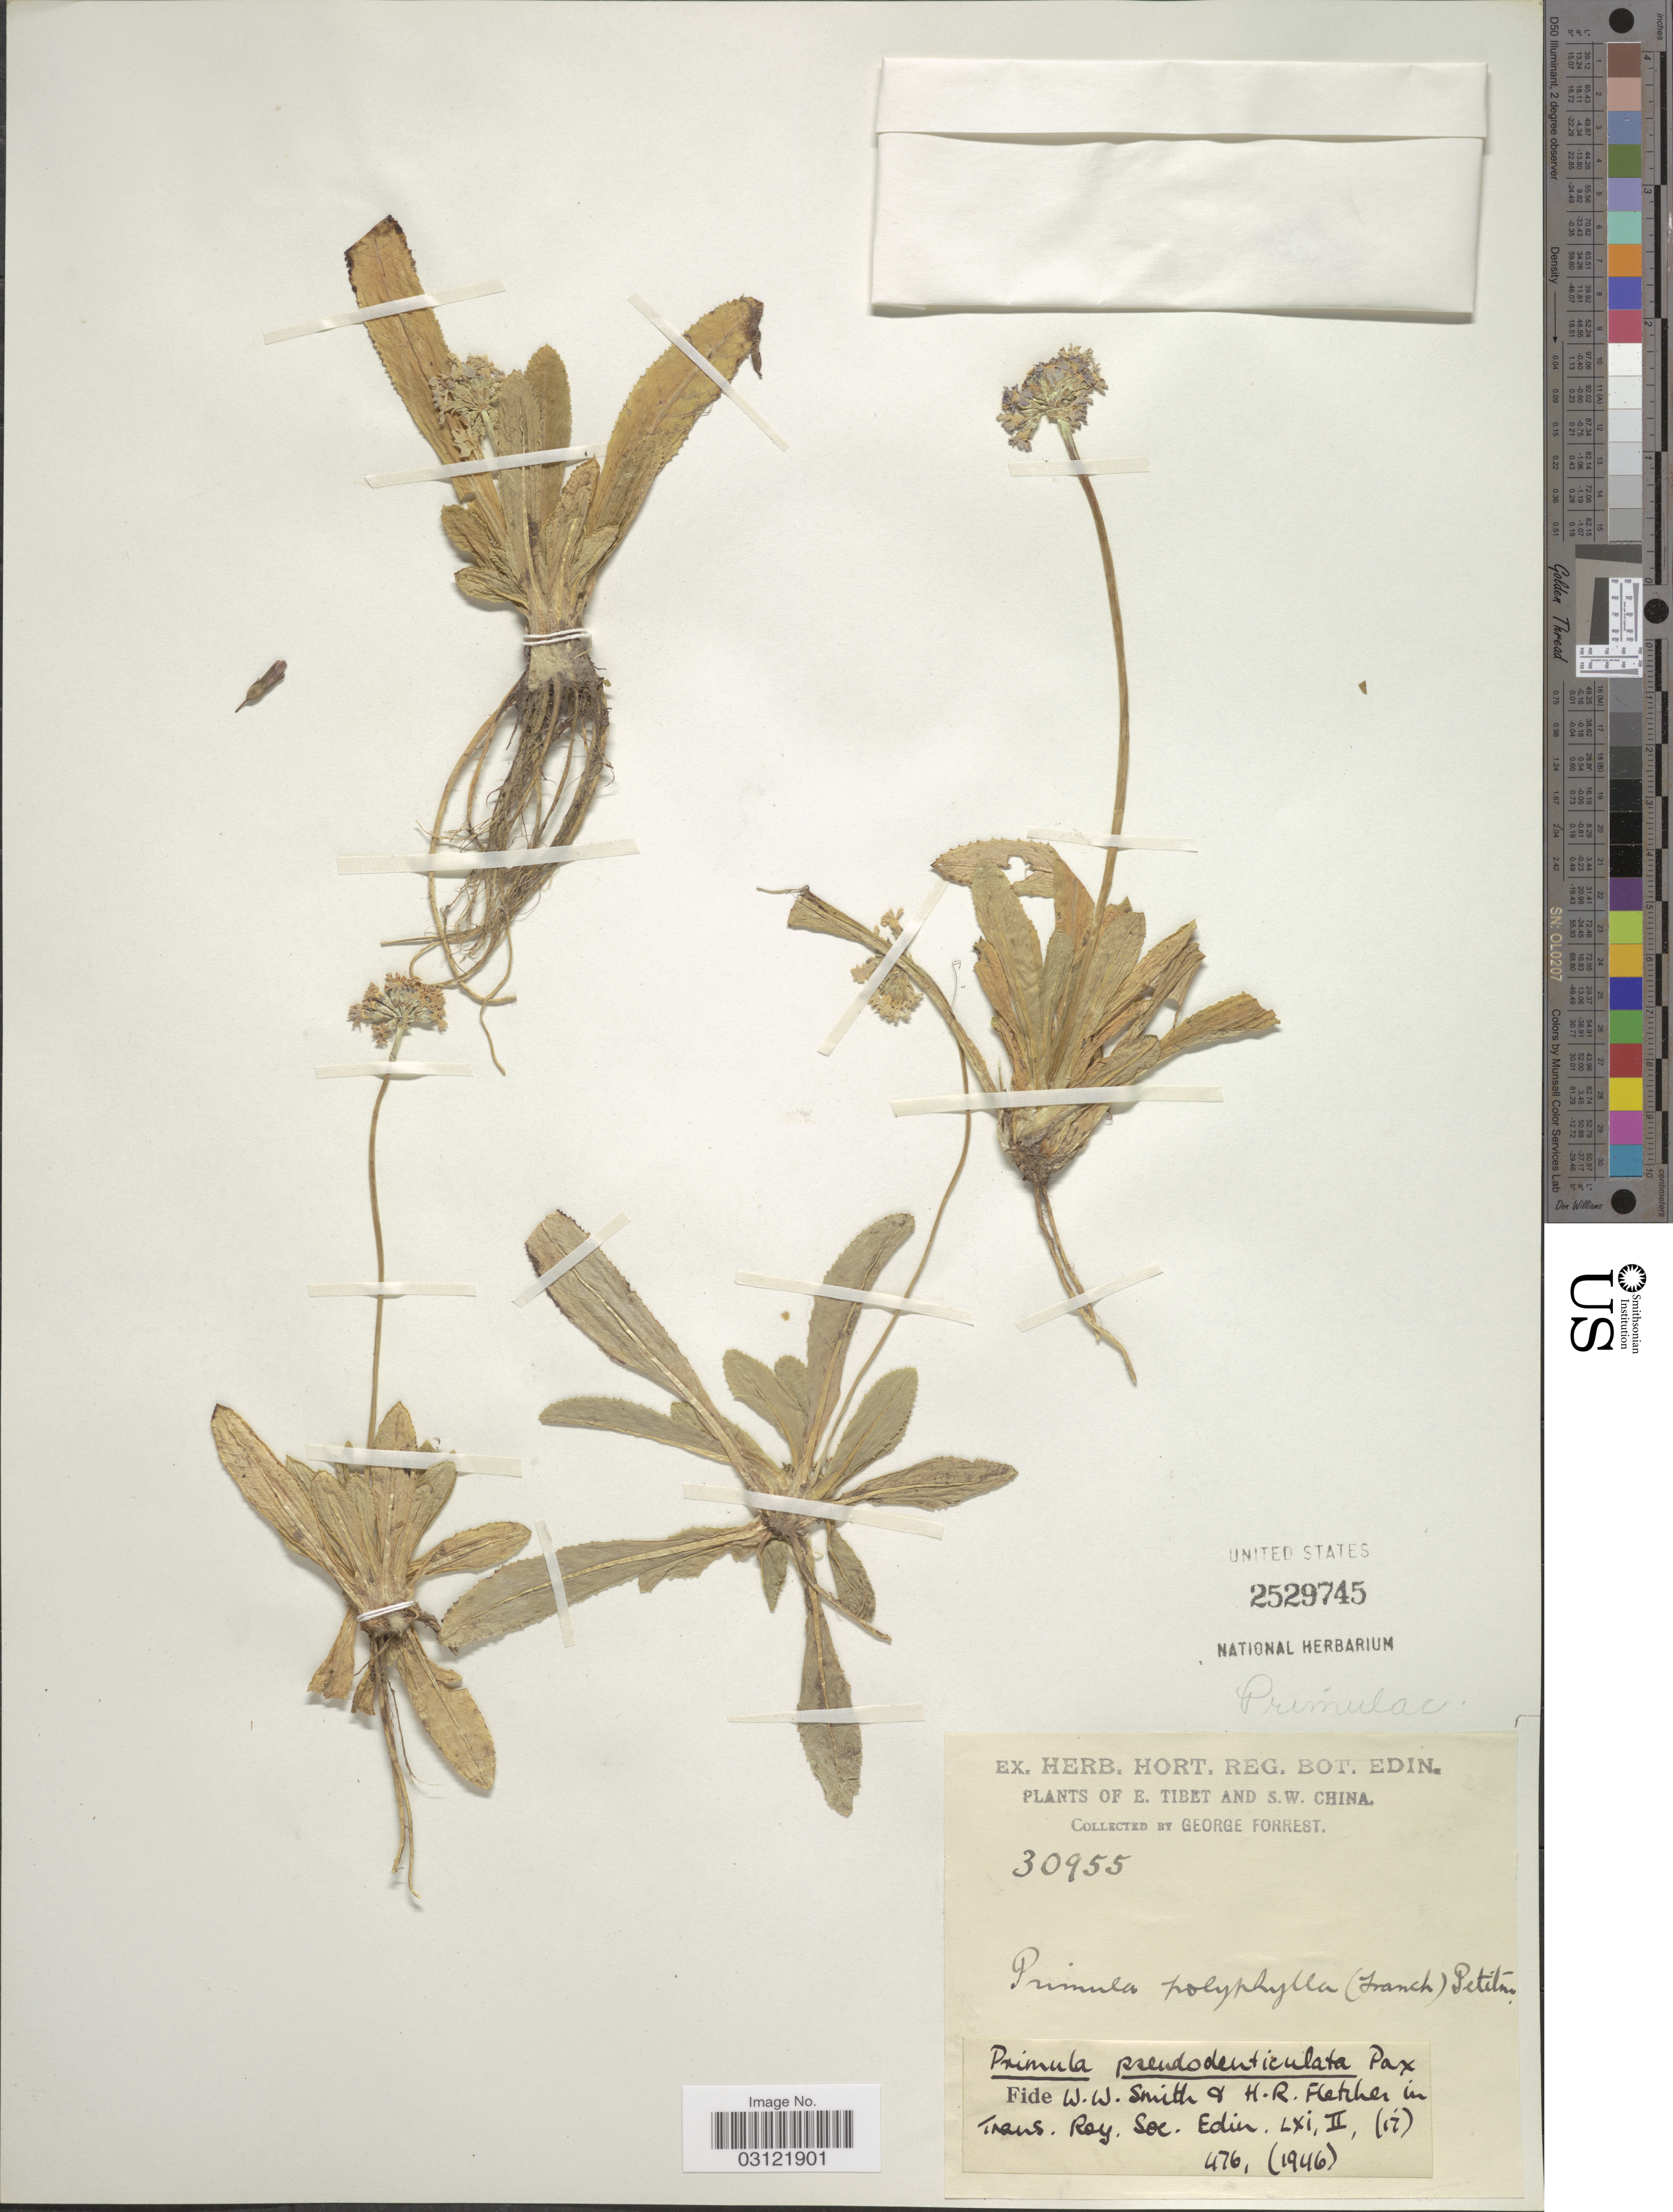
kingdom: Plantae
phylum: Tracheophyta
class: Magnoliopsida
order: Ericales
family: Primulaceae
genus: Primula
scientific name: Primula pseudodenticulata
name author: Pax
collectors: G. Forrest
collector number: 30955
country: China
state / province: Xizang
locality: E. Tibet and S.W. China.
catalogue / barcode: US 2529745